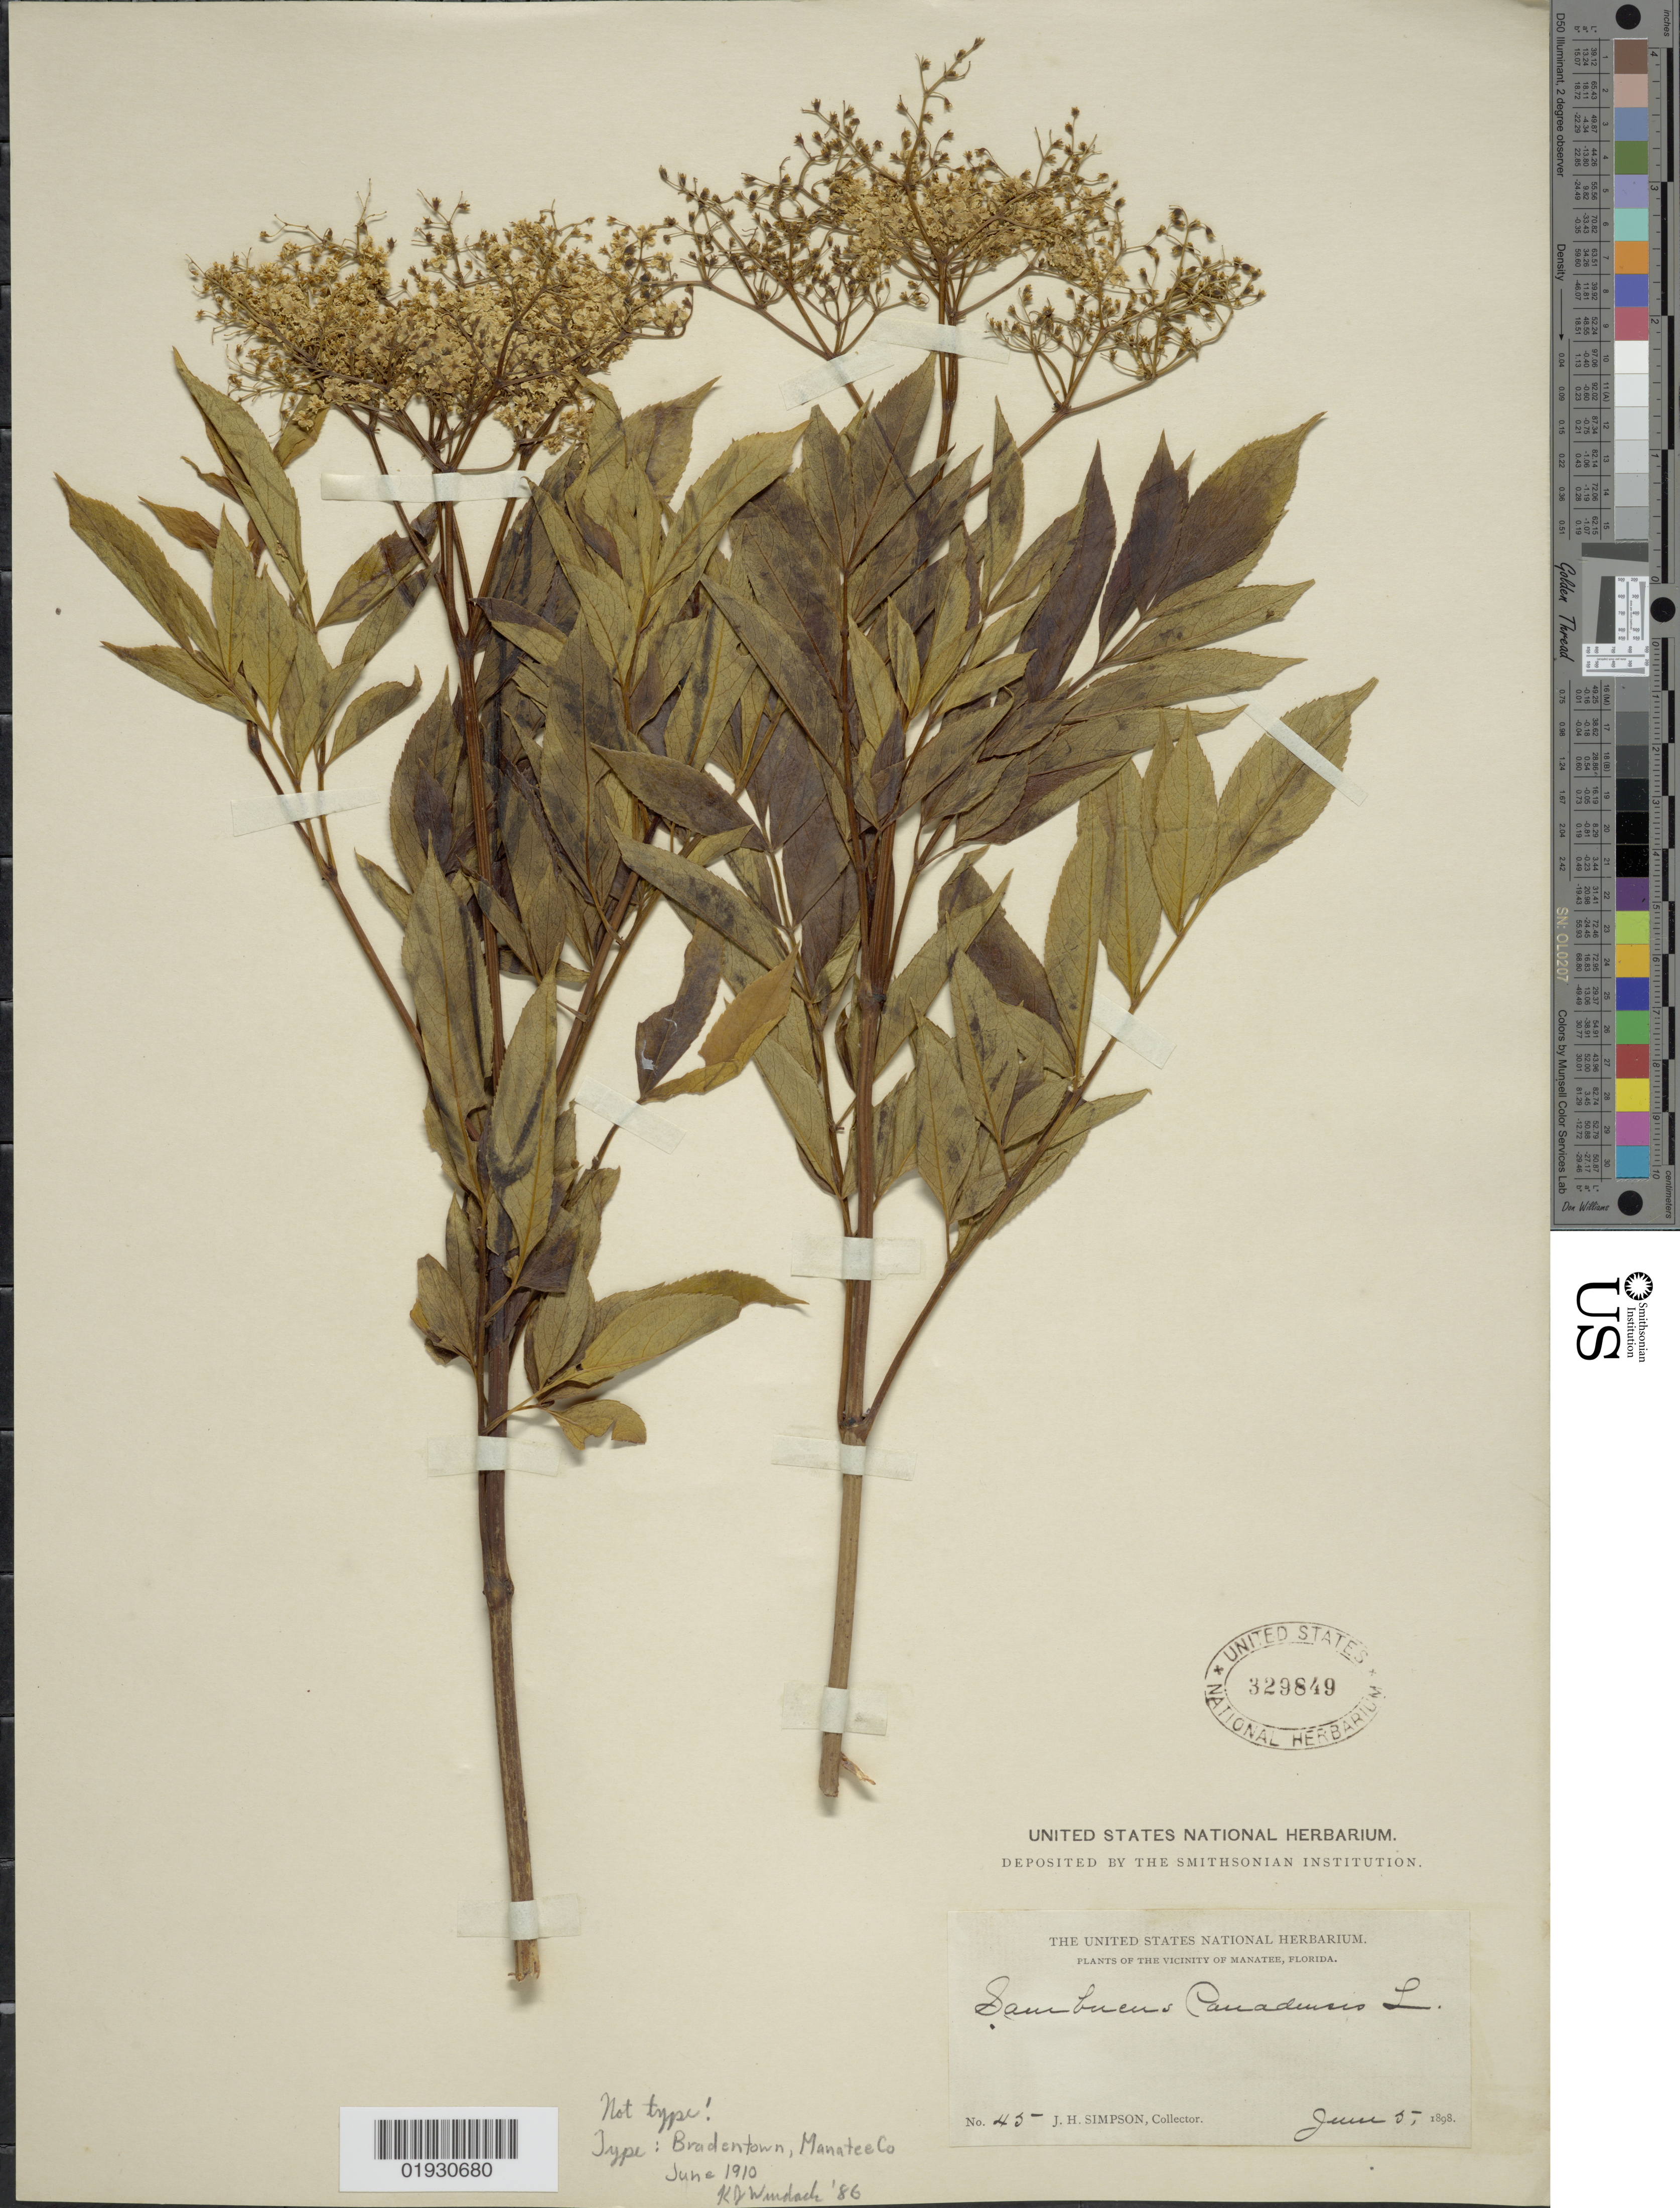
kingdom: Plantae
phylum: Tracheophyta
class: Magnoliopsida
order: Dipsacales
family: Viburnaceae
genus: Sambucus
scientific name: Sambucus canadensis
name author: L.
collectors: J. H. Simpson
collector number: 45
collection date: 1898-06-05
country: United States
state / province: Florida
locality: Vicinity of Manatee.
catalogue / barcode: US 329849